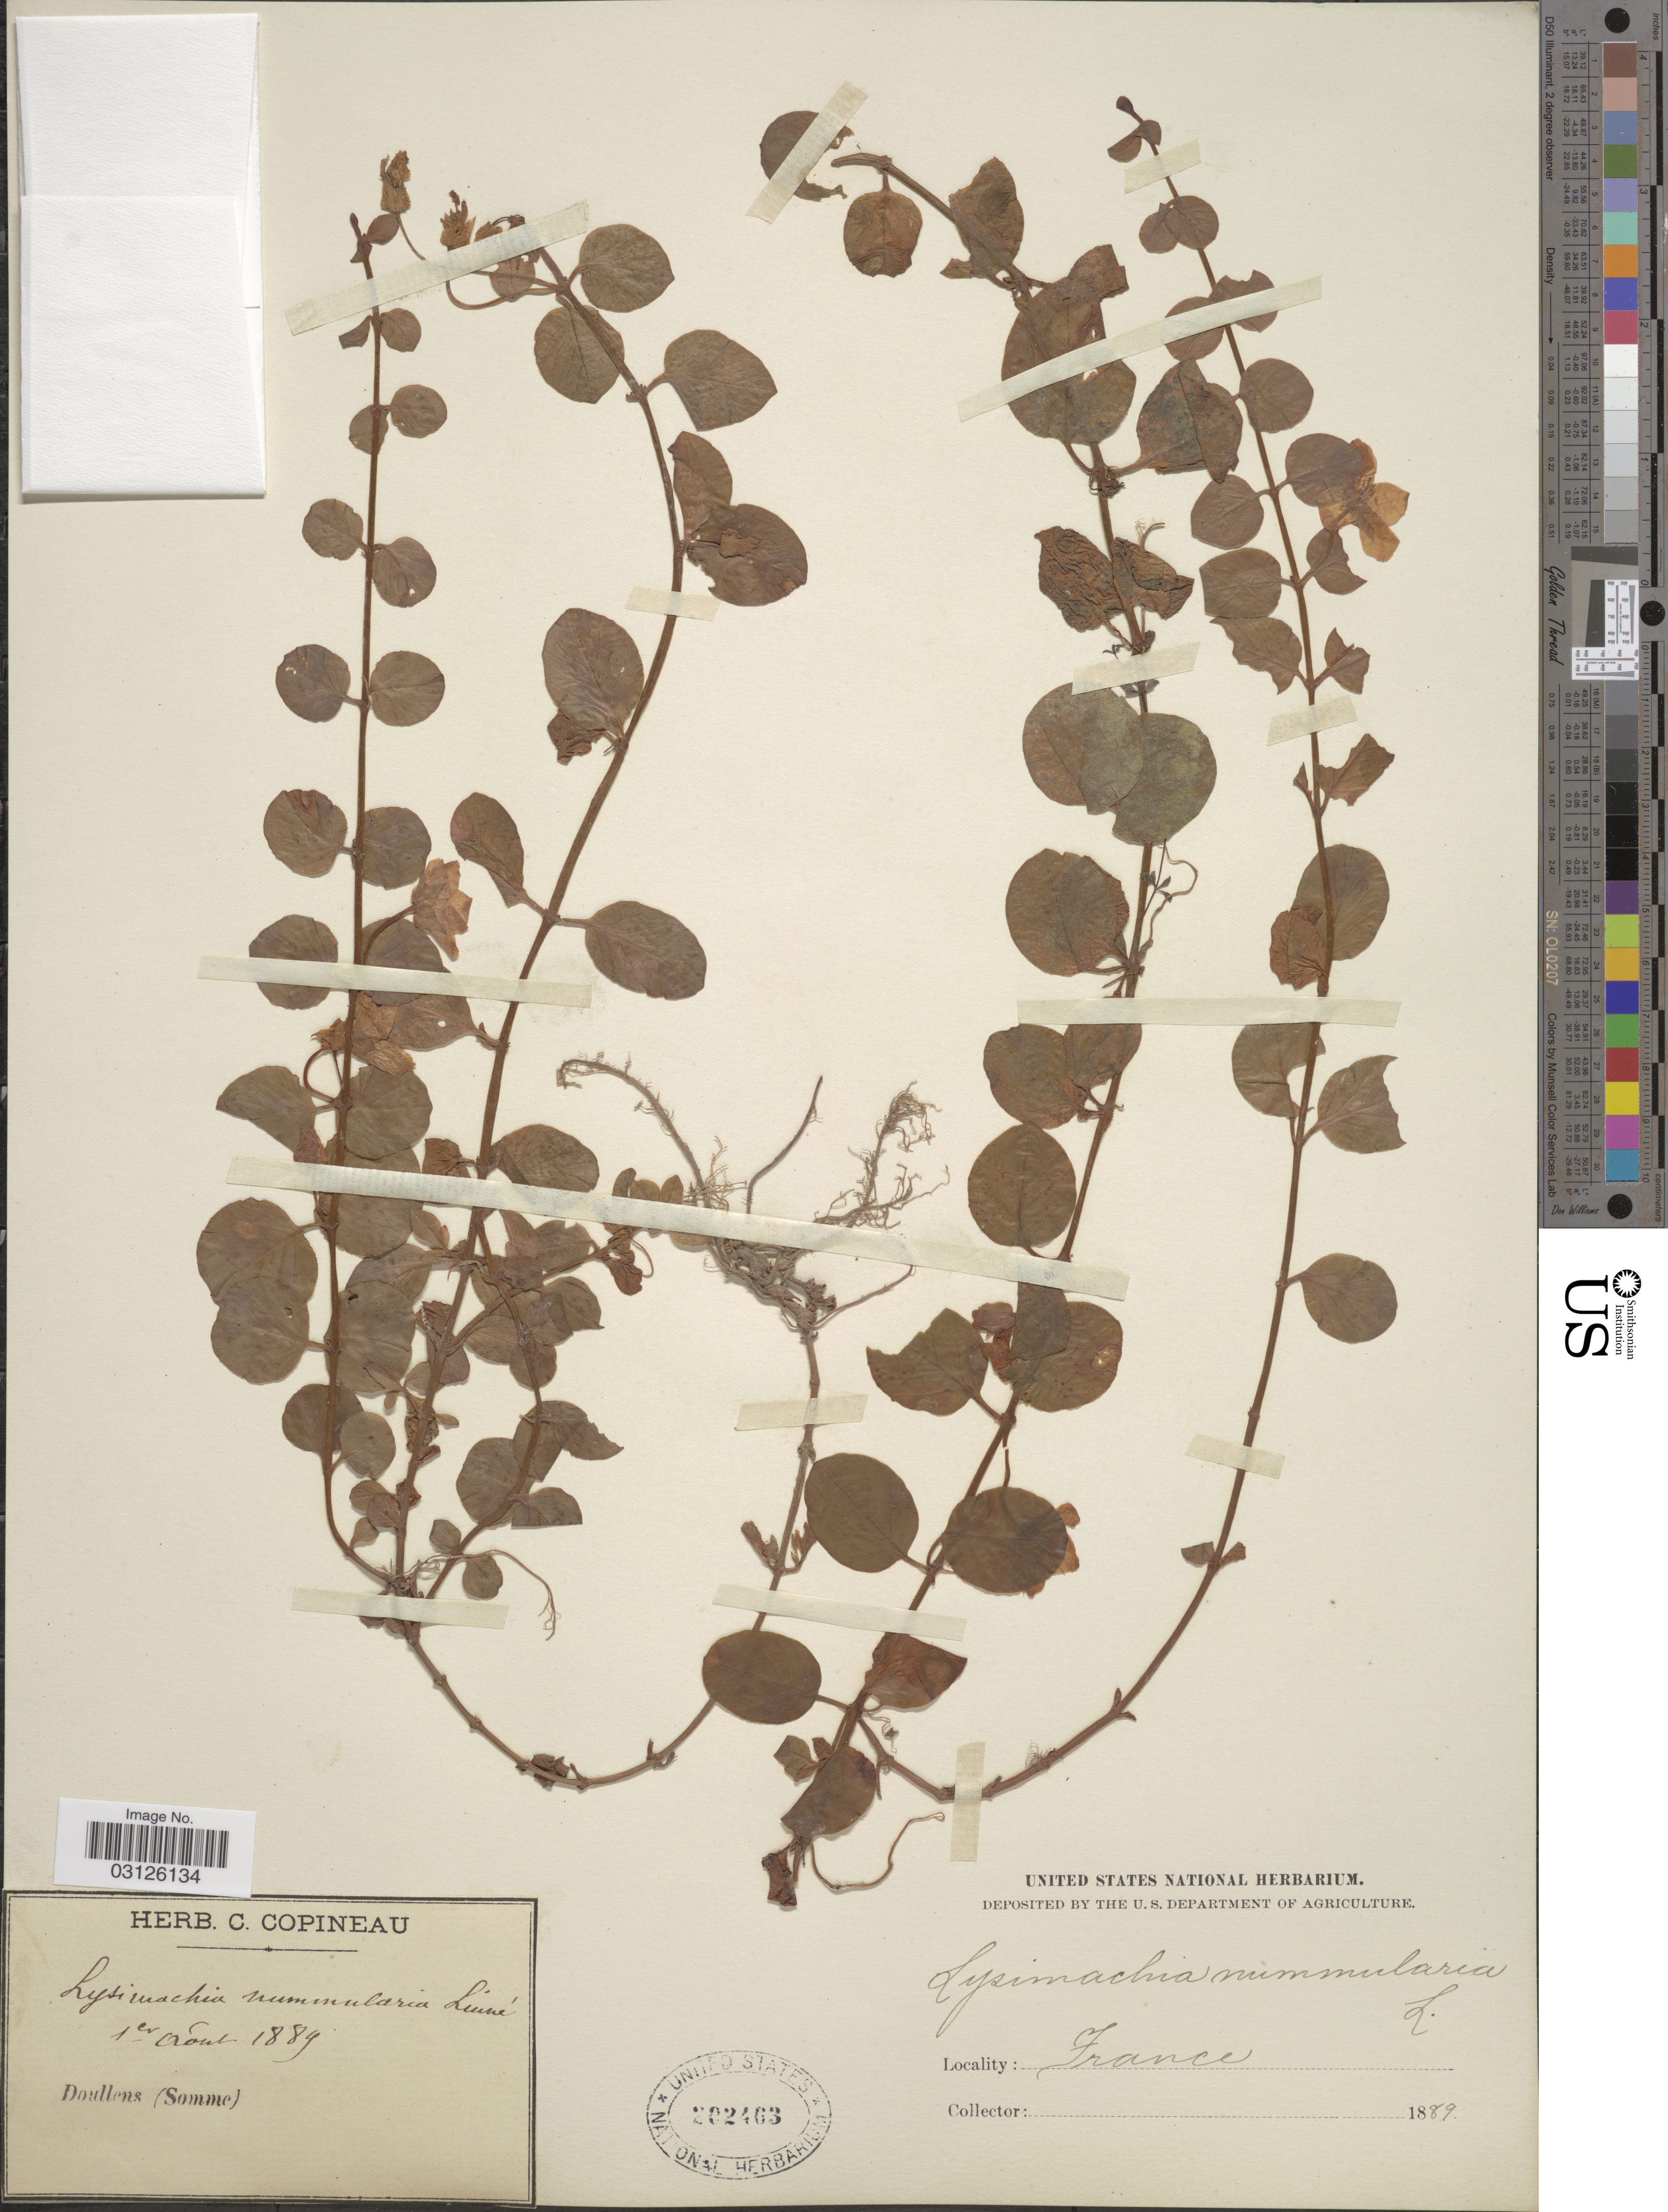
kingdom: Plantae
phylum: Tracheophyta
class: Magnoliopsida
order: Ericales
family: Primulaceae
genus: Lysimachia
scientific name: Lysimachia nummularia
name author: L.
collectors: ex herb. C. Copineau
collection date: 1889-08-01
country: France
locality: Doullens (Somme).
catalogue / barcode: US 202463